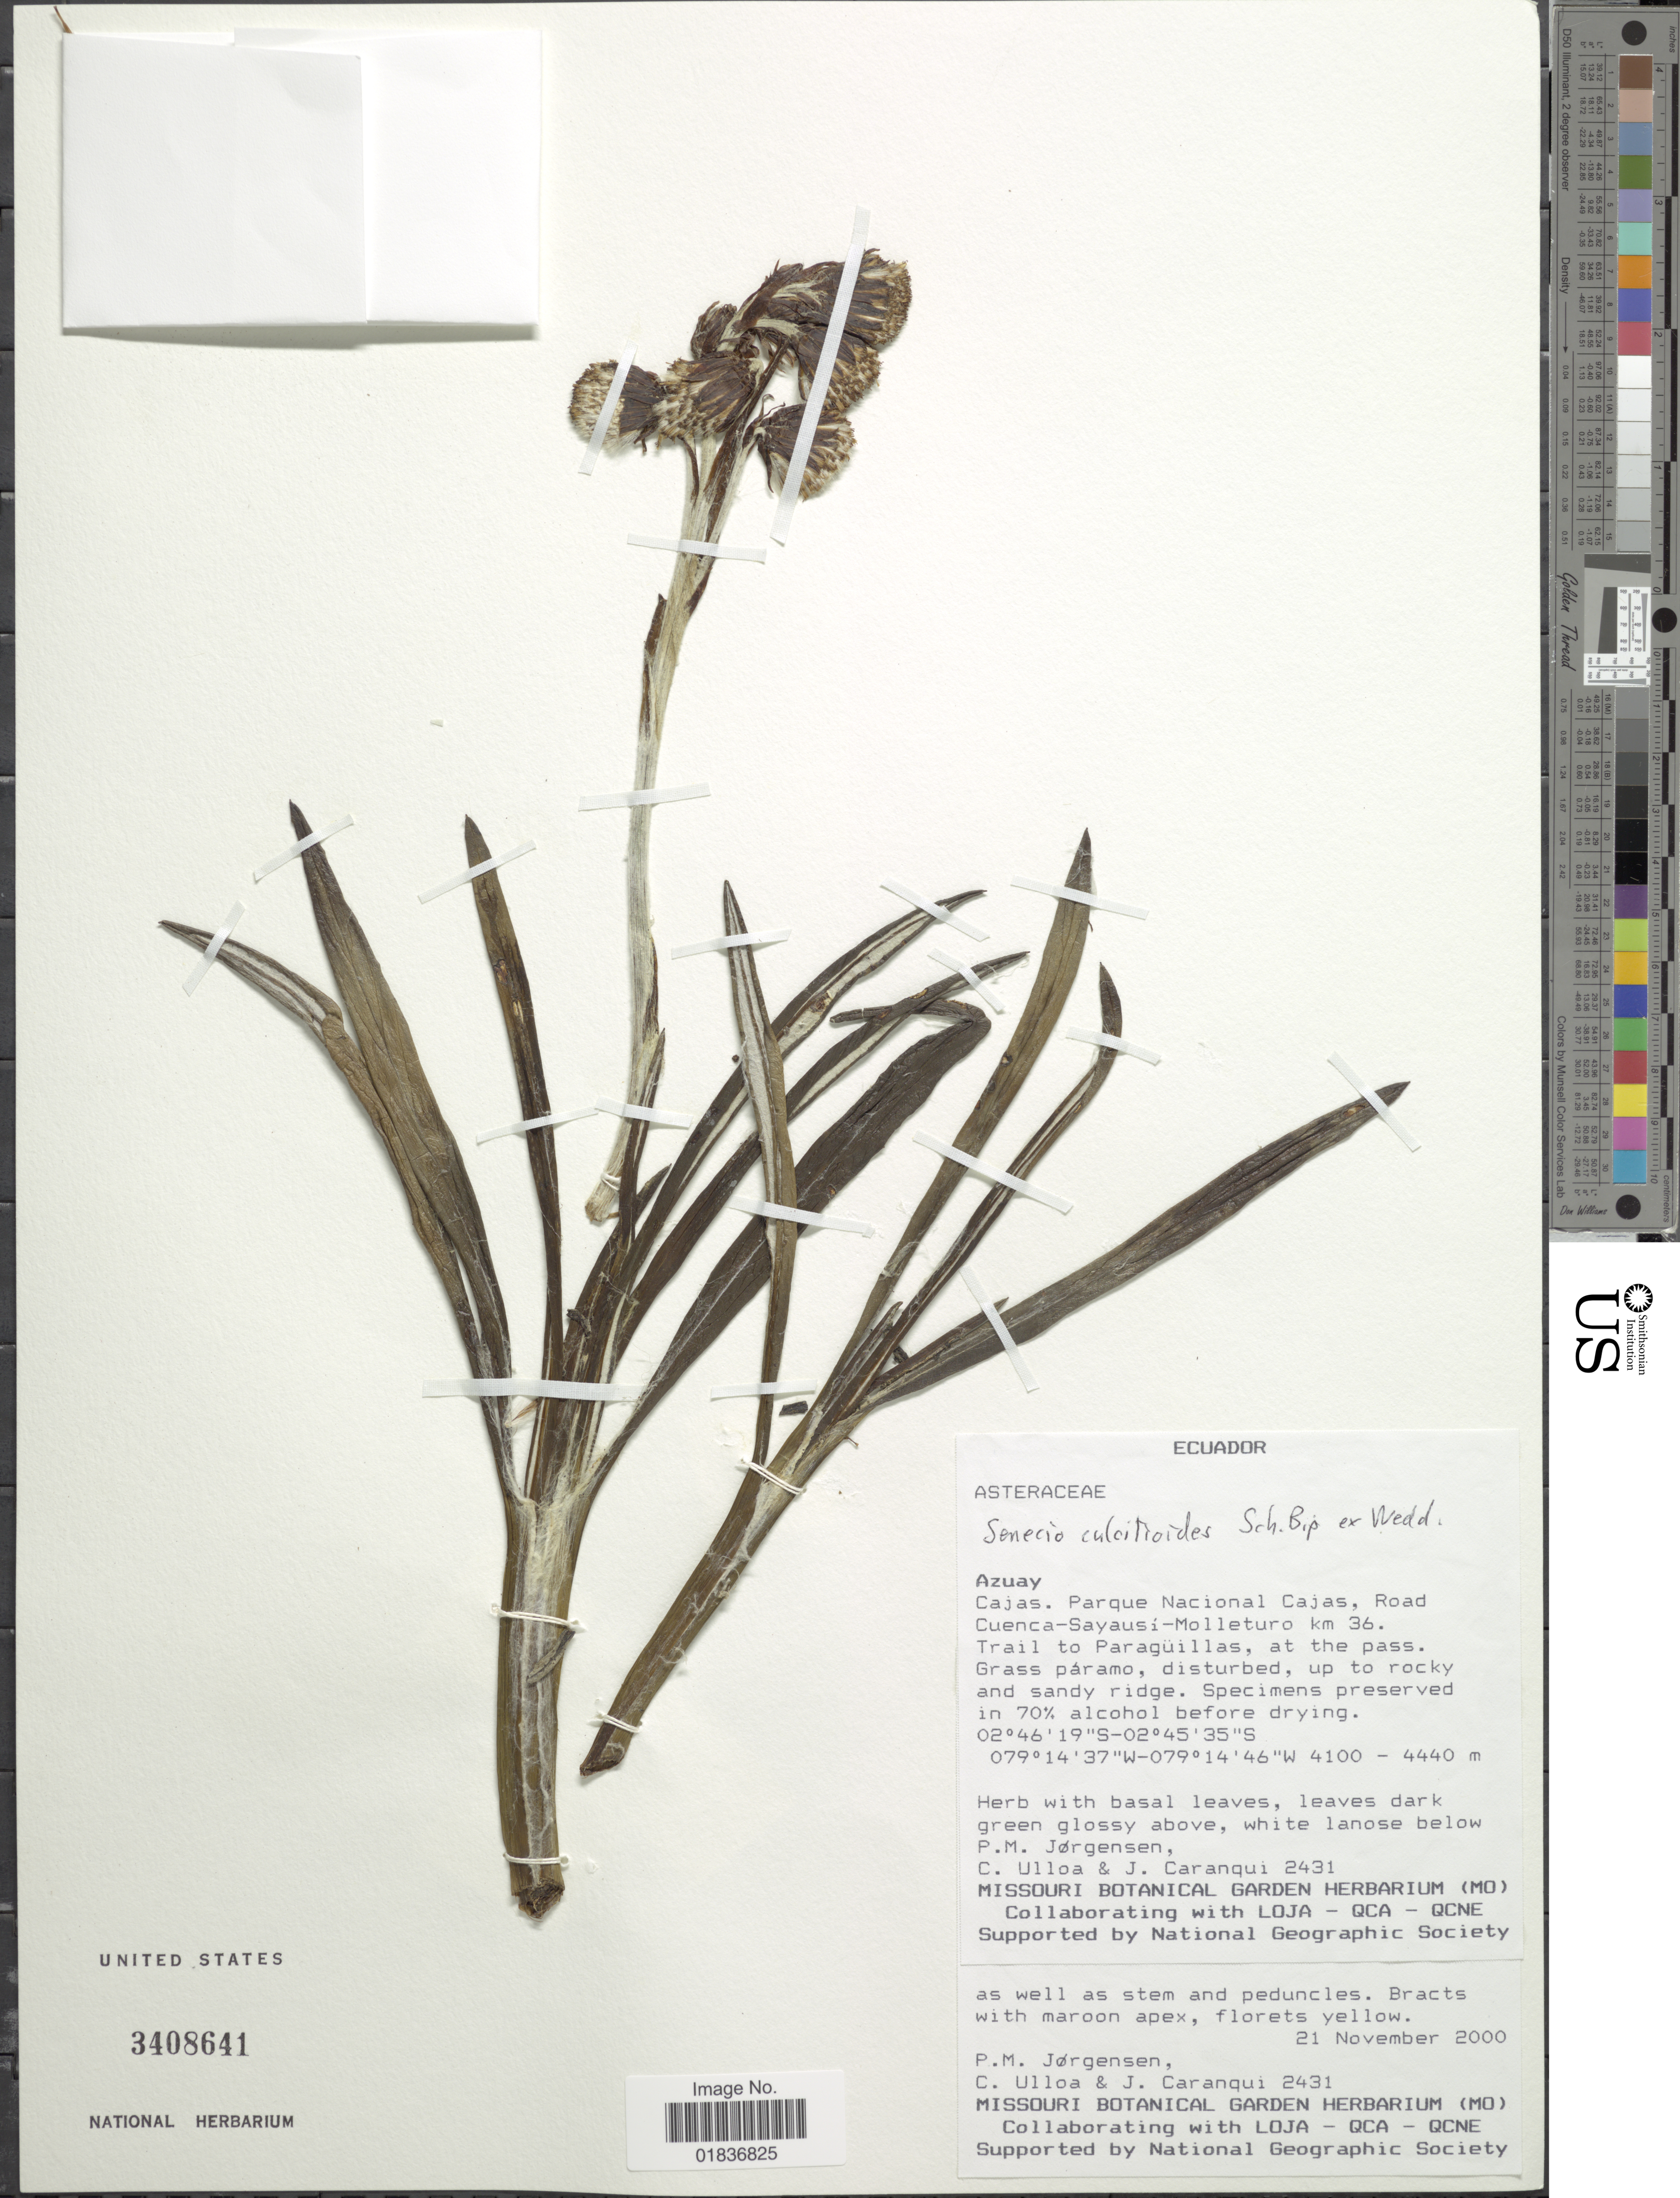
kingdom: Plantae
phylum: Tracheophyta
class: Magnoliopsida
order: Asterales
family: Asteraceae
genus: Senecio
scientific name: Senecio culcitioides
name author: Sch. Bip.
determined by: Salomon, Luciana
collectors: P. M. Jørgensen, C. Ulloa & J. Caranqui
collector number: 2431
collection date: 2000-11-21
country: Ecuador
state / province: Azuay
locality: Azuay. Cajas. Parque Nacional Cajas, Road Cuenca-Sayausi-Molleturo km 36. Trail to Paraguillas, at the pass.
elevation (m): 4100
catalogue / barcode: US 3408641